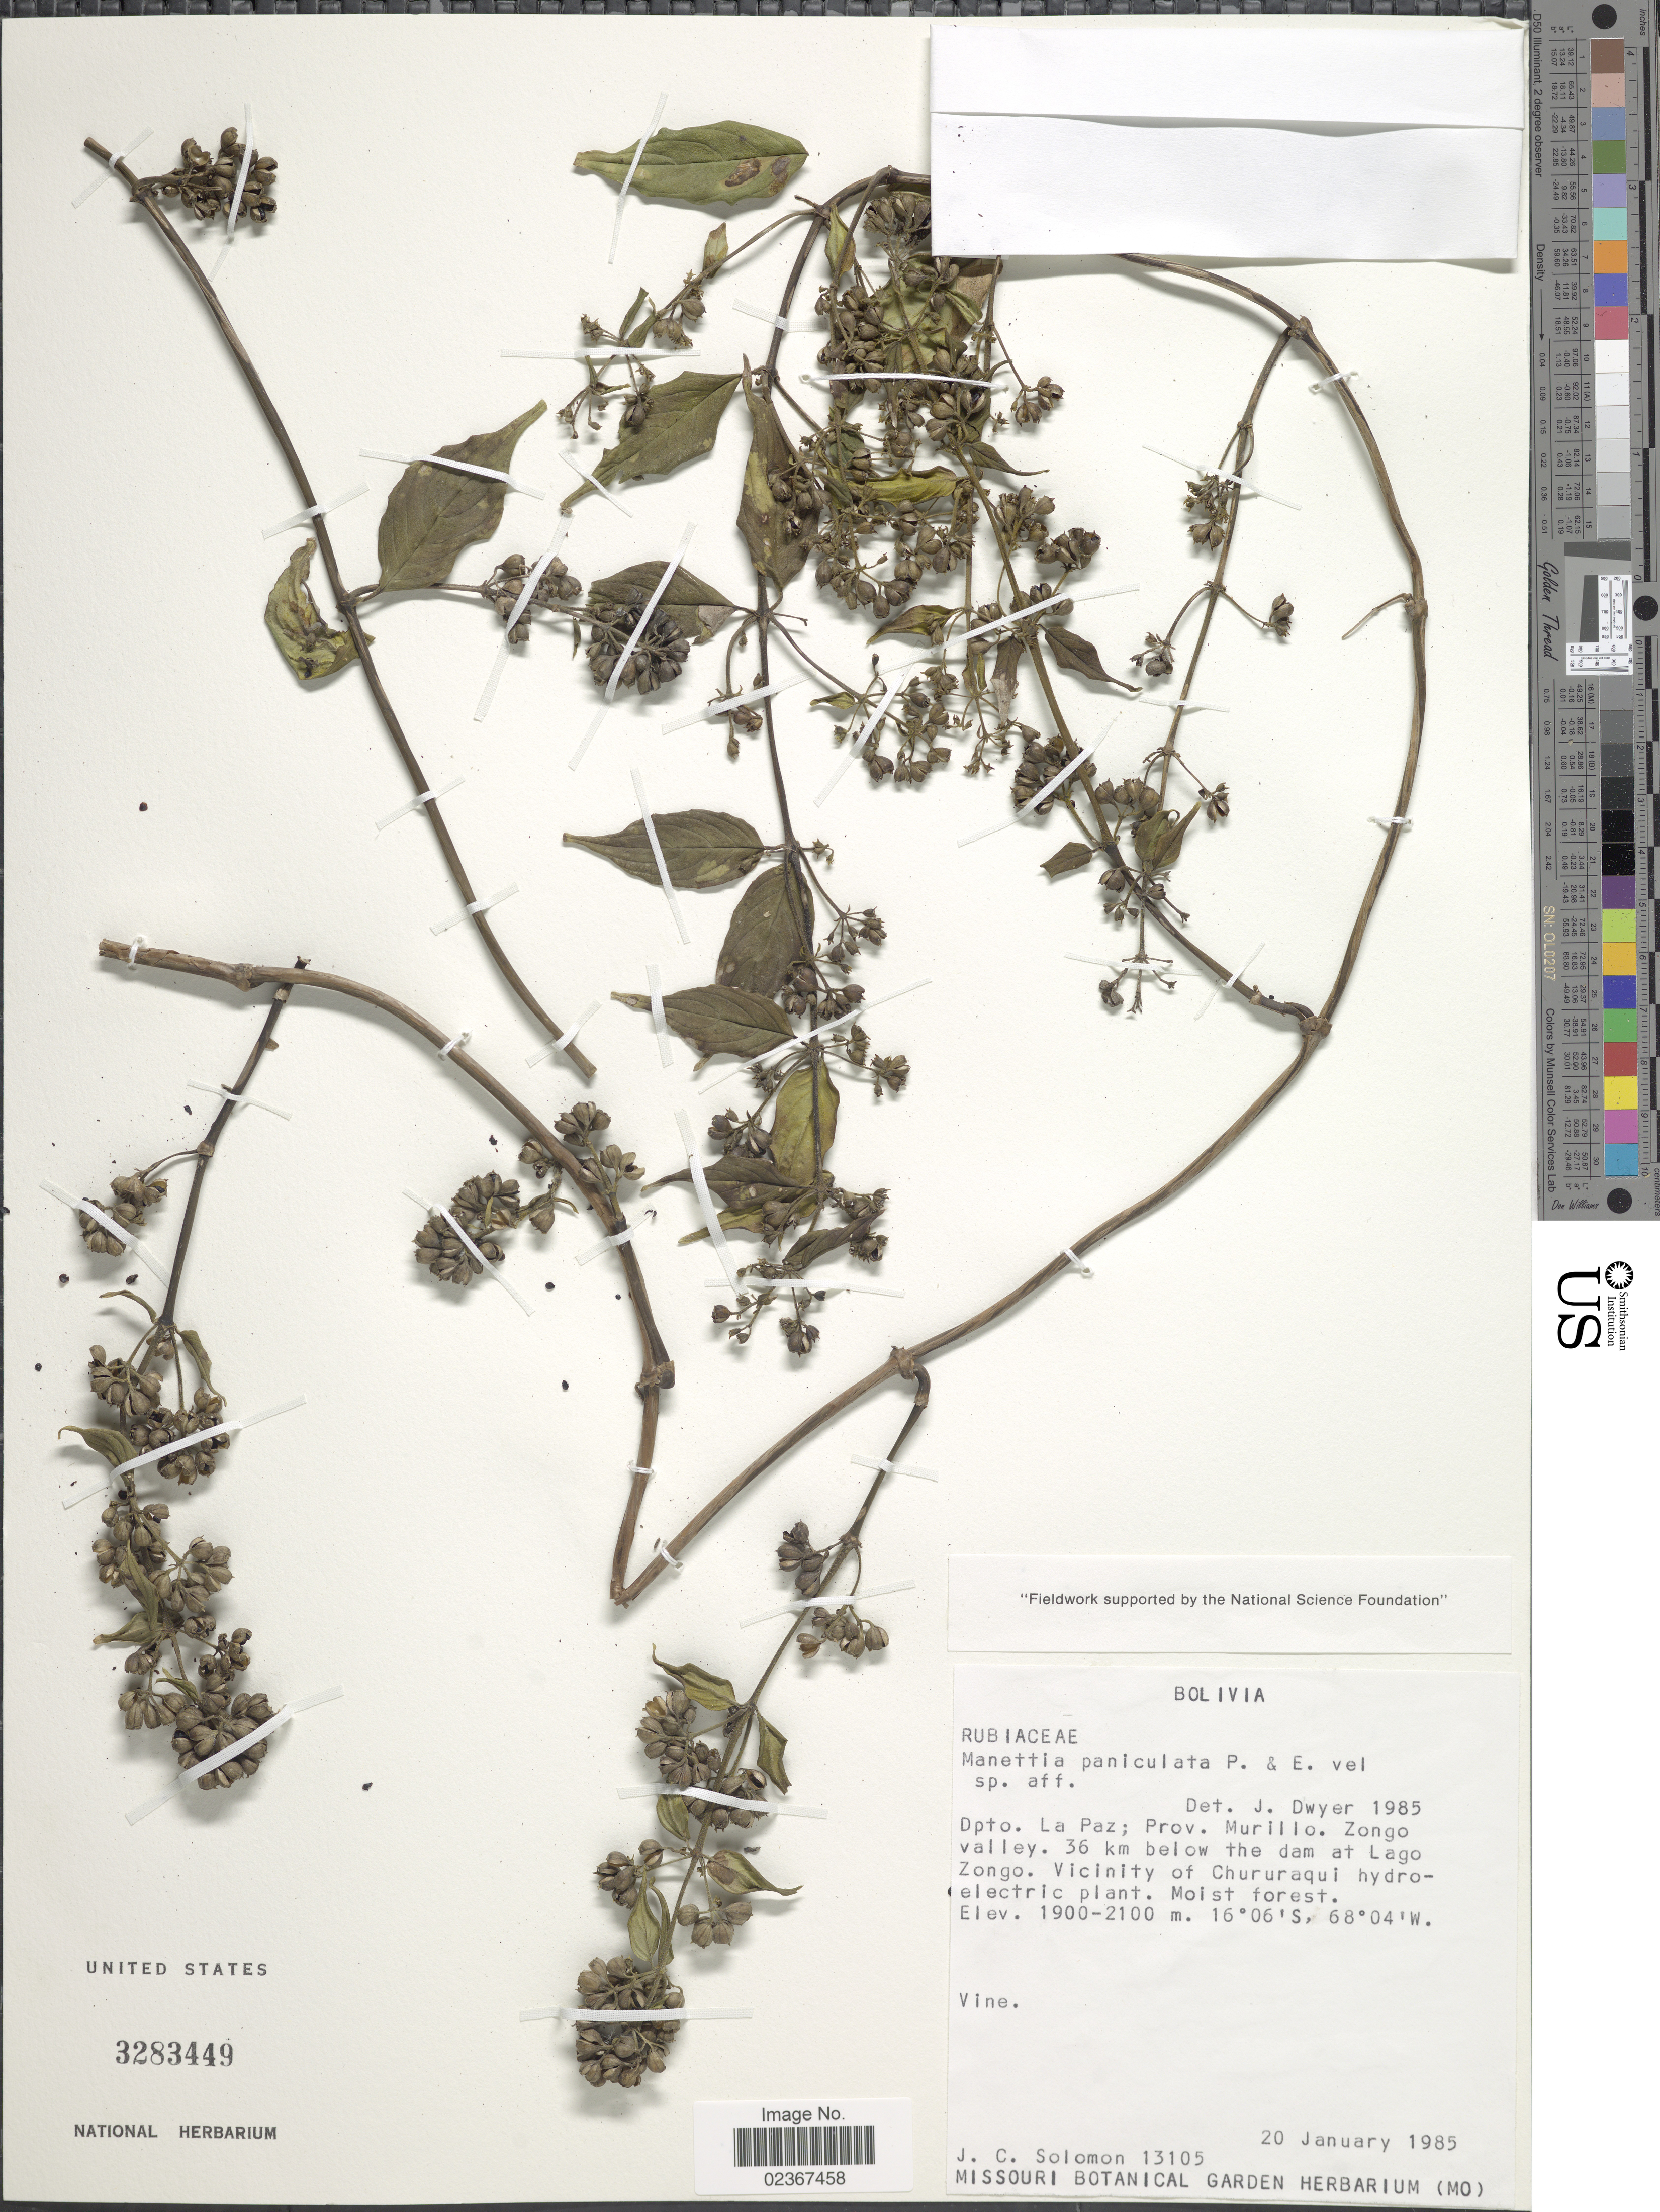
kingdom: Plantae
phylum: Tracheophyta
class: Magnoliopsida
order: Gentianales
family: Rubiaceae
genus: Manettia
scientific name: Manettia paniculata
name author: Poepp.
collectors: J. C. Solomon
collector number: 13105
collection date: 1985-01-20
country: Bolivia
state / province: La Paz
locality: Prov. Murillo. Zongo valley, 36 km below the dam at Lago Zongo. Vicinity of Chururaqui hydro-electric plant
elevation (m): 1900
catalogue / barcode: US 3283449